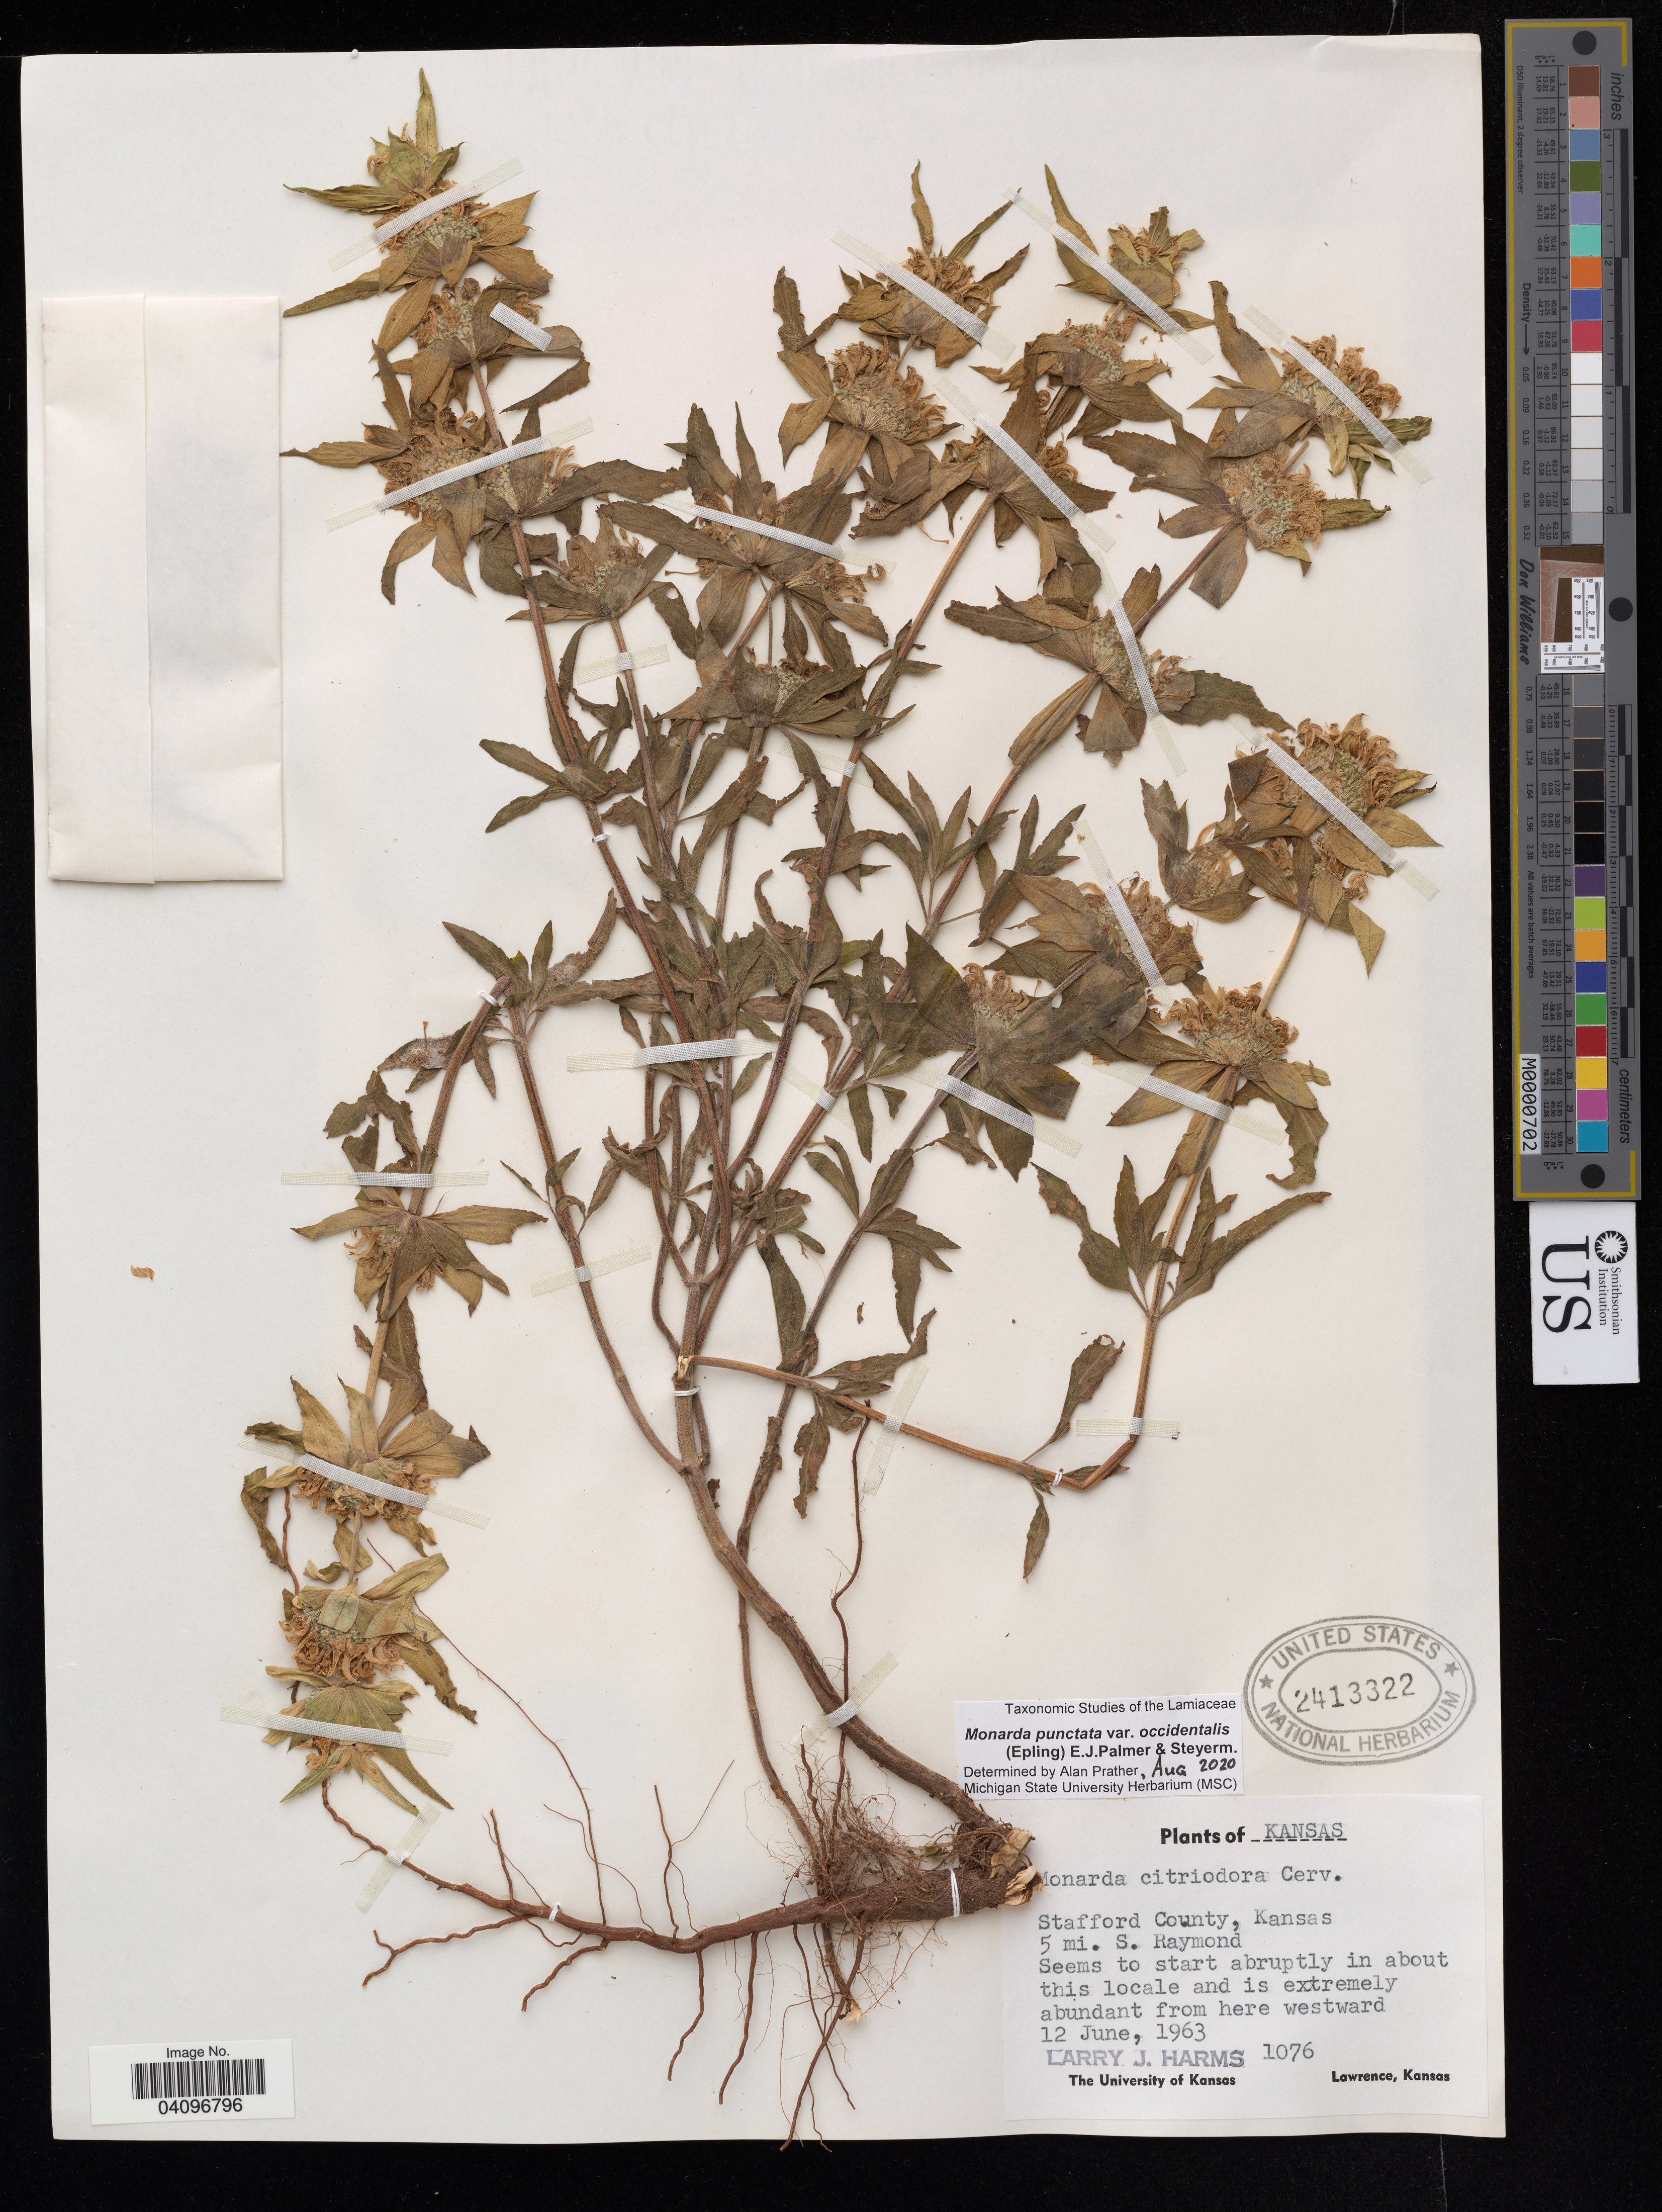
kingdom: Plantae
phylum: Tracheophyta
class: Magnoliopsida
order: Lamiales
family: Lamiaceae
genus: Monarda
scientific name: Monarda punctata var. occidentalis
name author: (Epling) E.J. Palmer & Steyerm.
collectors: L. Harms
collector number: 1076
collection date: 1963-06-12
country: United States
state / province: Kansas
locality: Stafford County, Kansas 5 mi. S. Raymond.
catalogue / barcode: US 2413322